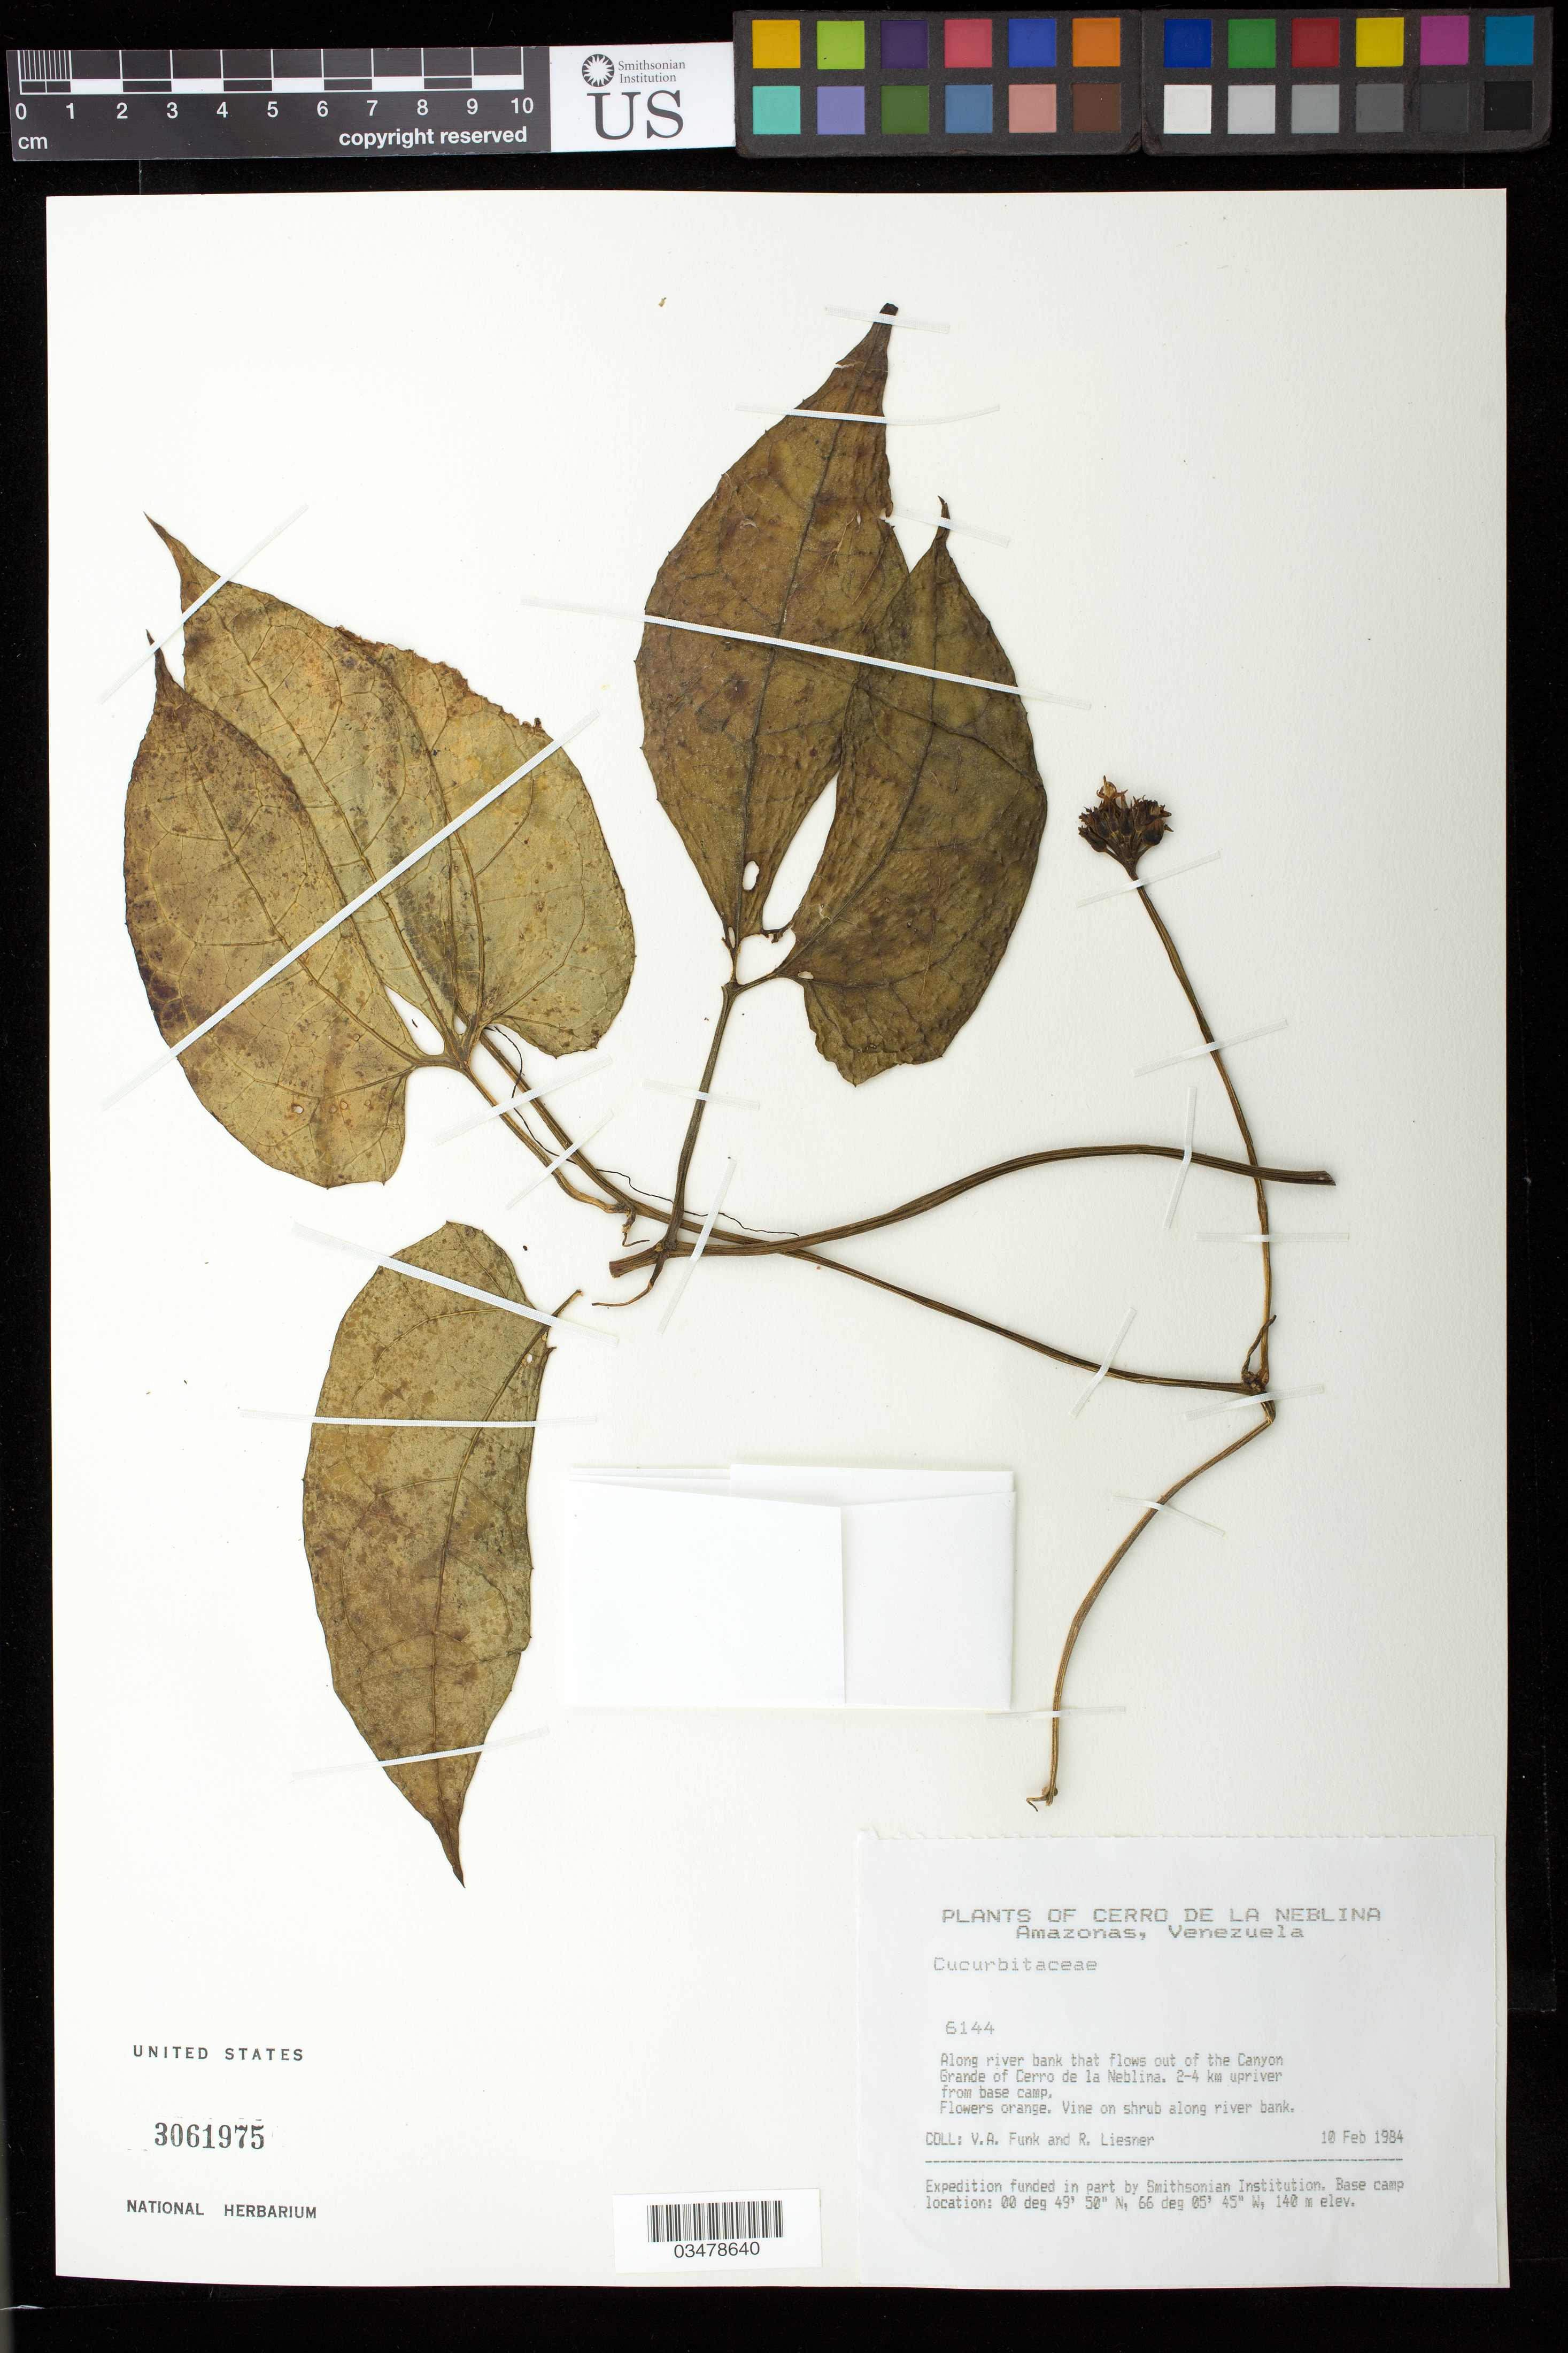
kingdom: Plantae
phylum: Tracheophyta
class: Magnoliopsida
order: Cucurbitales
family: Cucurbitaceae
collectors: V. Funk & R. L. Liesner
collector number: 6144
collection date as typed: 10 Feb 1984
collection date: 1984-02-10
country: Venezuela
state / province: Amazonas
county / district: Río Negro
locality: Canyon Grande, Cerro de la Neblina, 2-4 km upriver from base camp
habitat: Along river bank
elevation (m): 140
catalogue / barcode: US 3061975